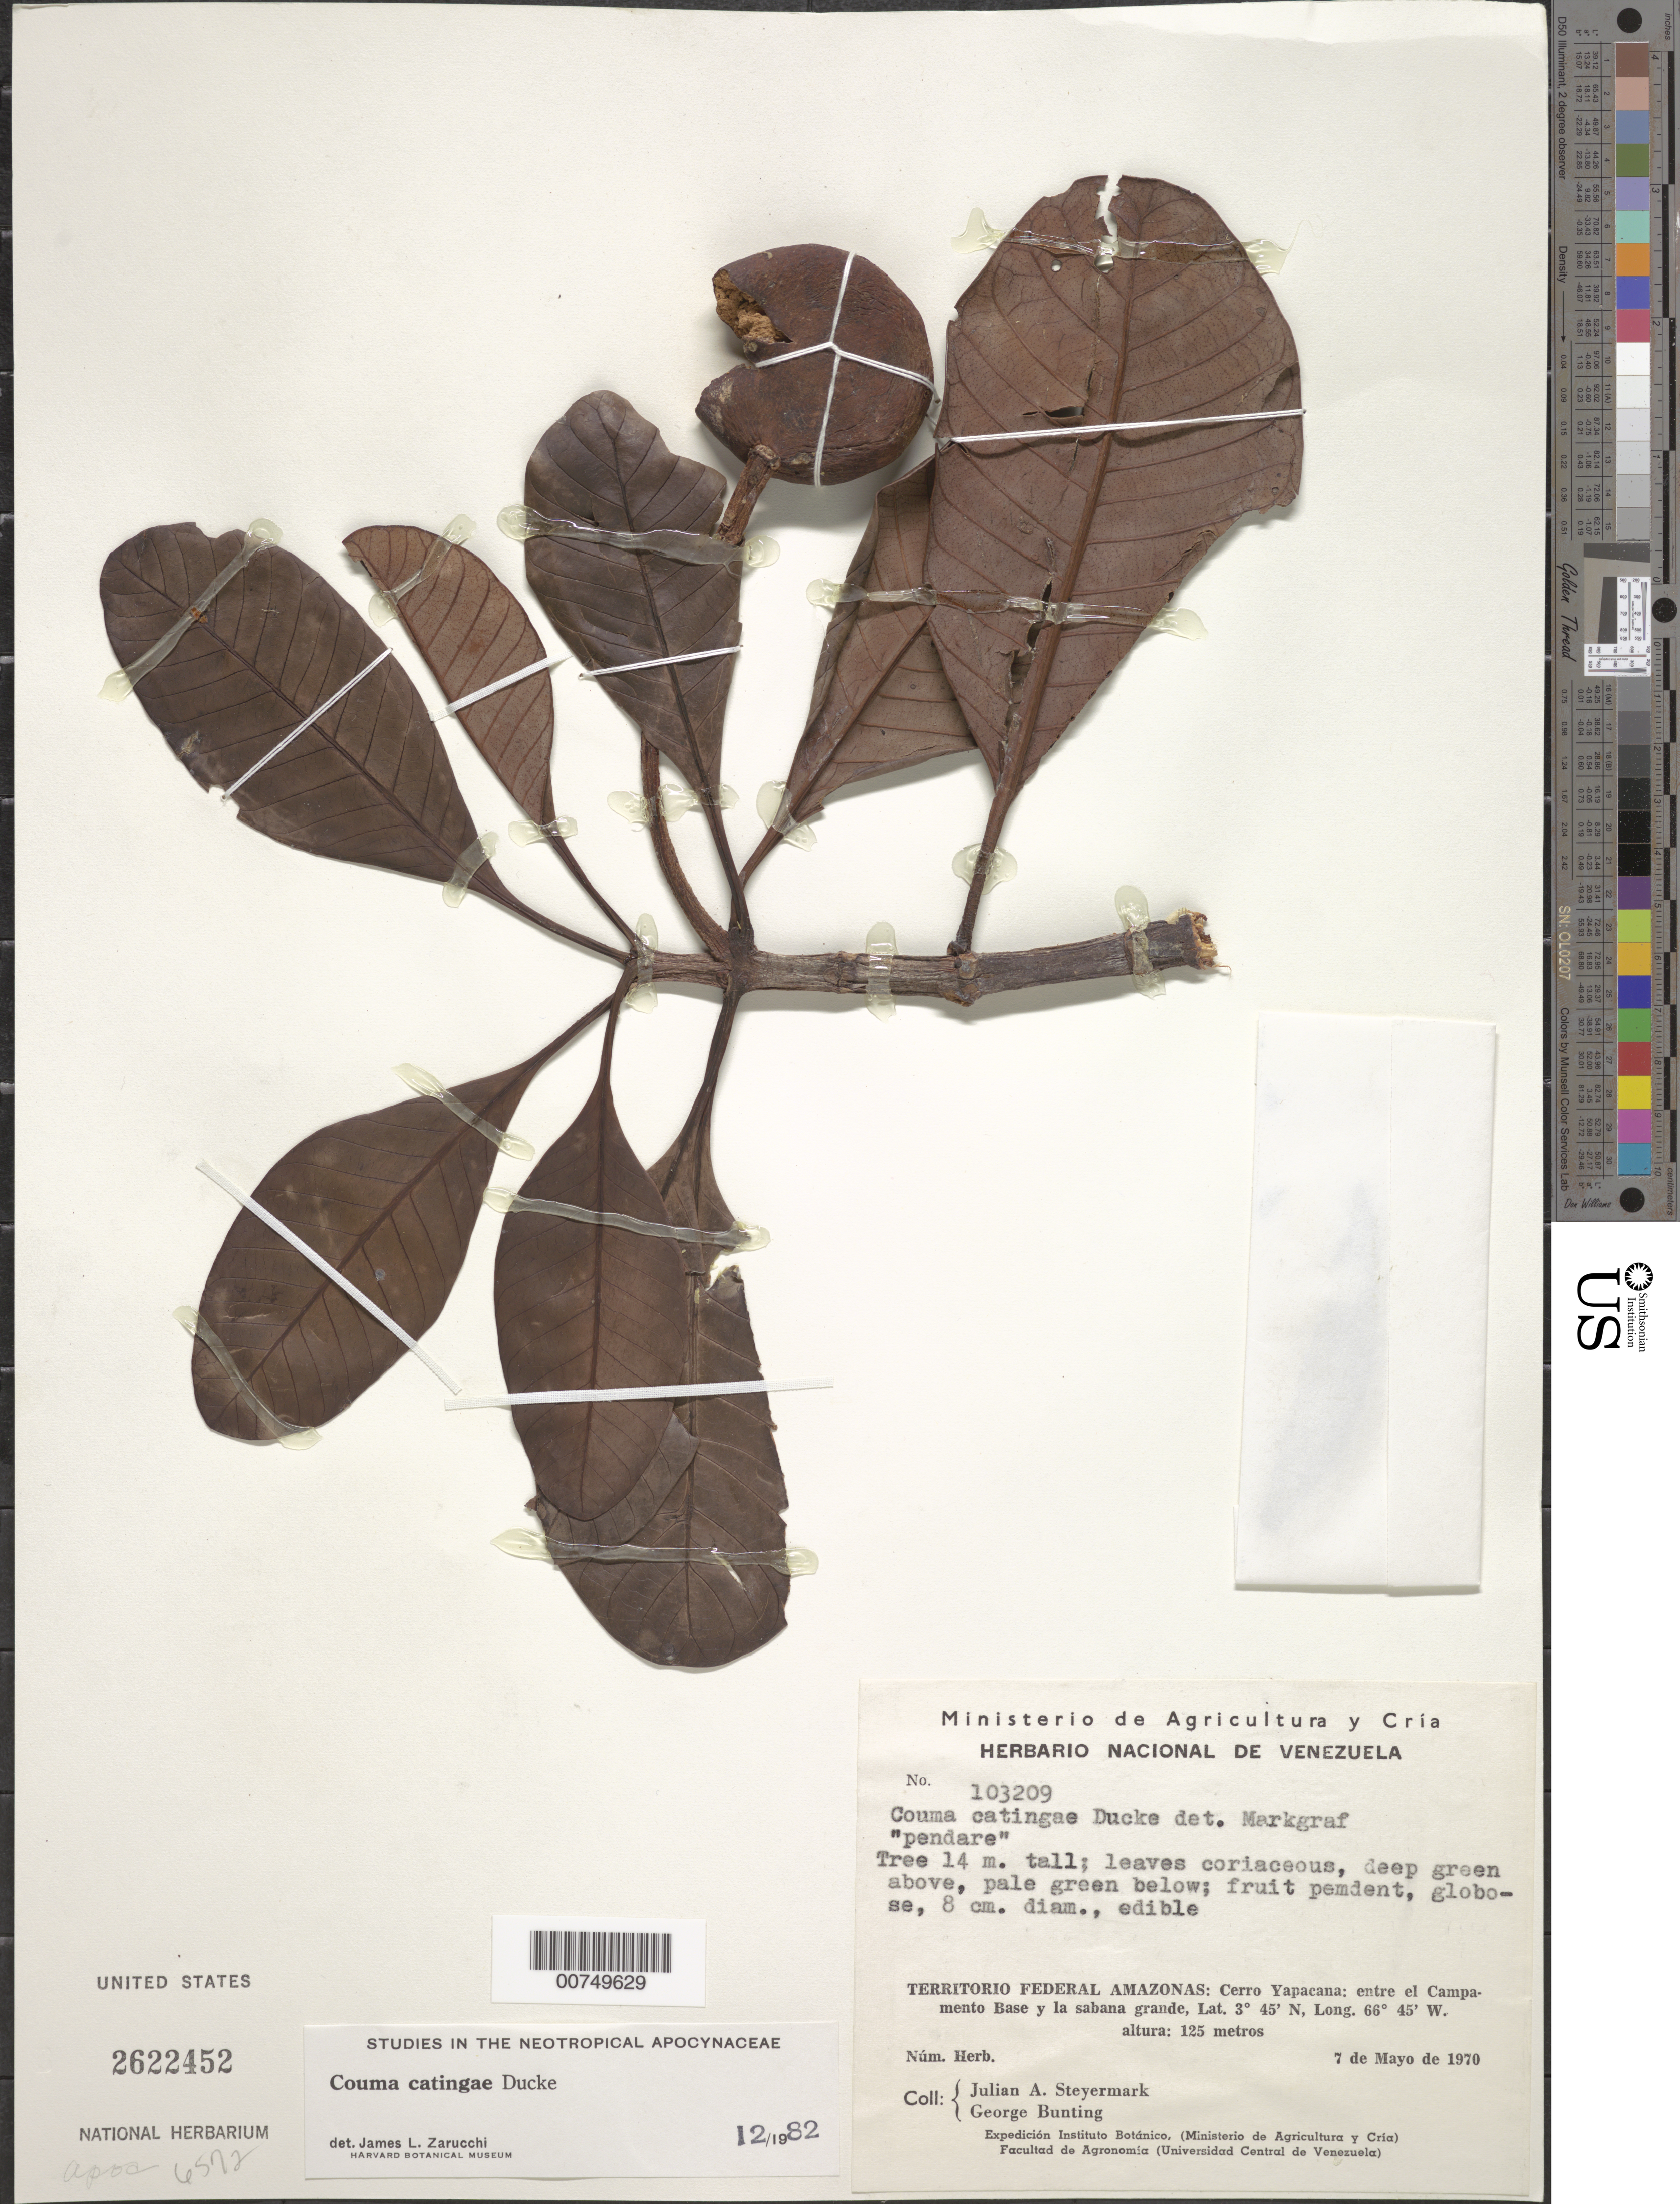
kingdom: Plantae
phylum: Tracheophyta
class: Magnoliopsida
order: Gentianales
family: Apocynaceae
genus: Couma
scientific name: Couma catingae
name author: Ducke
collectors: J. Steyermark & G. S. Bunting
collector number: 103209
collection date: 1970-05-07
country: Venezuela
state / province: Amazonas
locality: Territorio Federal Amazonas: Cerro Yapacana: entre el Campamento Base y la sabana grande.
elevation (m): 125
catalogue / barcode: US 2622452